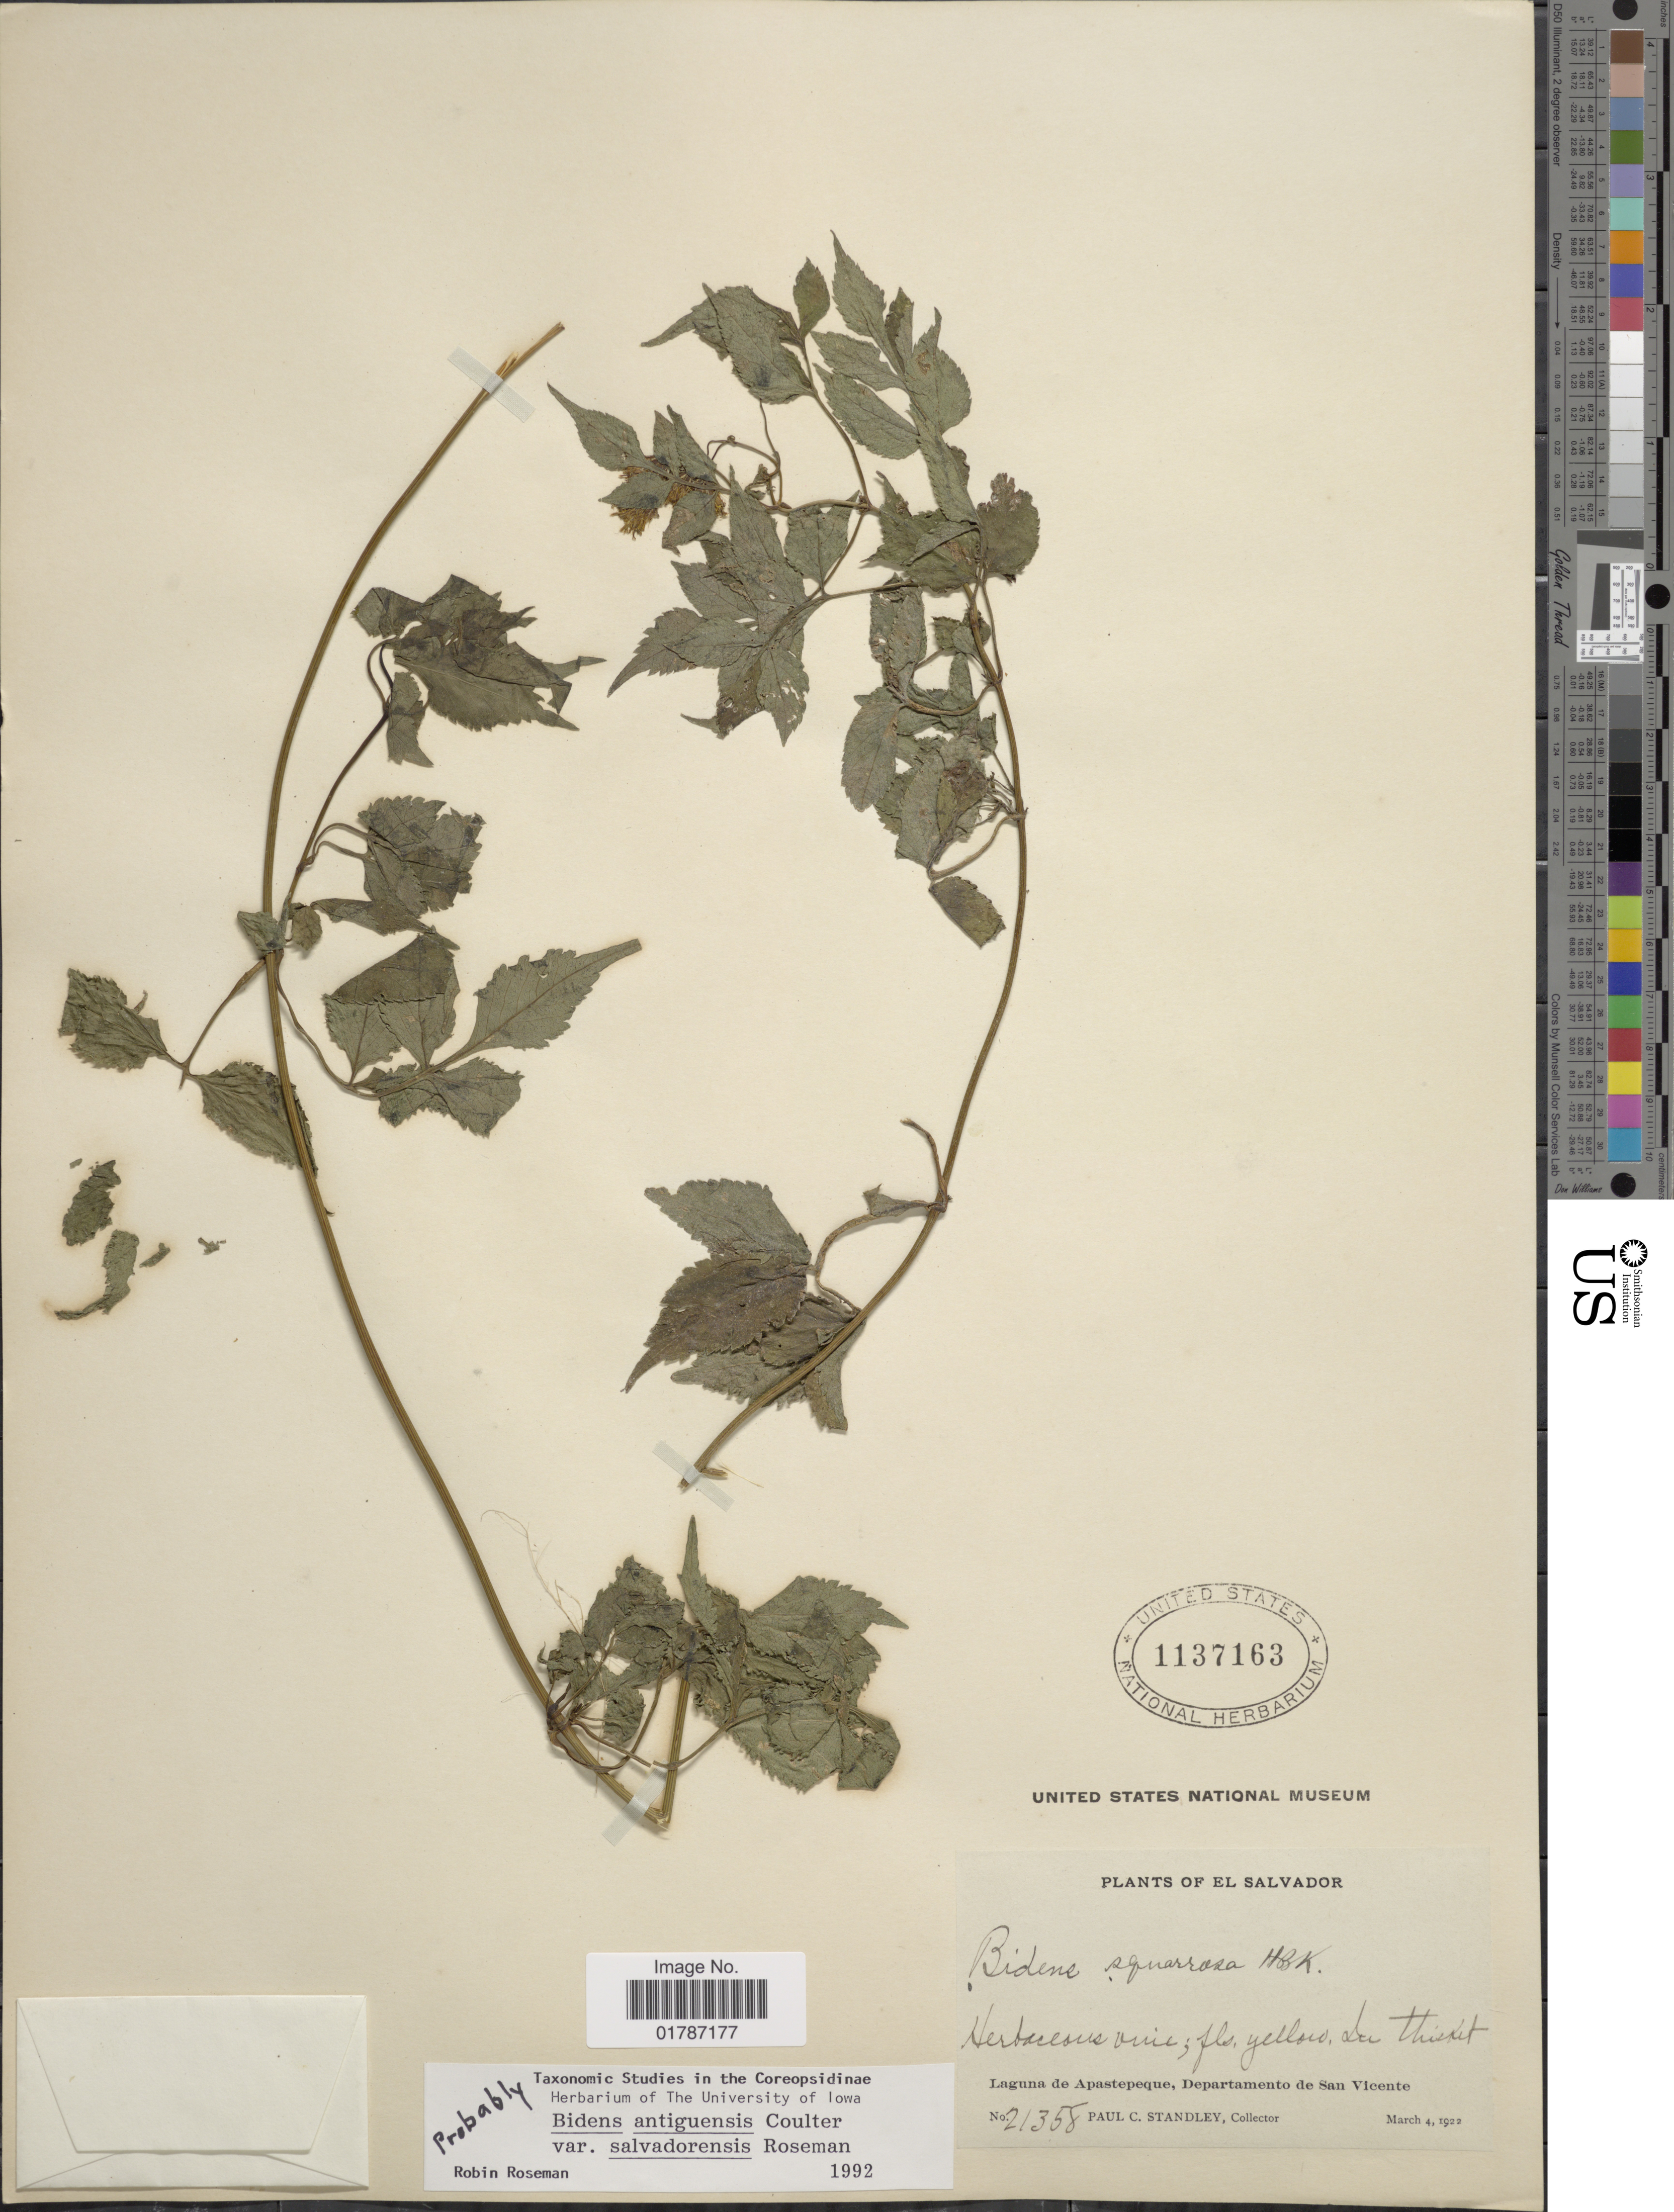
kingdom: Plantae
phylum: Tracheophyta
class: Magnoliopsida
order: Asterales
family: Asteraceae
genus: Bidens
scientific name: Bidens antiguensis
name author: J.M. Coult.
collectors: P. C. Standley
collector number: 21358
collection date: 1922-03-04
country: El Salvador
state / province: San Vincente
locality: Laguna de Apastepeque, Departamento de San Vicente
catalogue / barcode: US 1137163